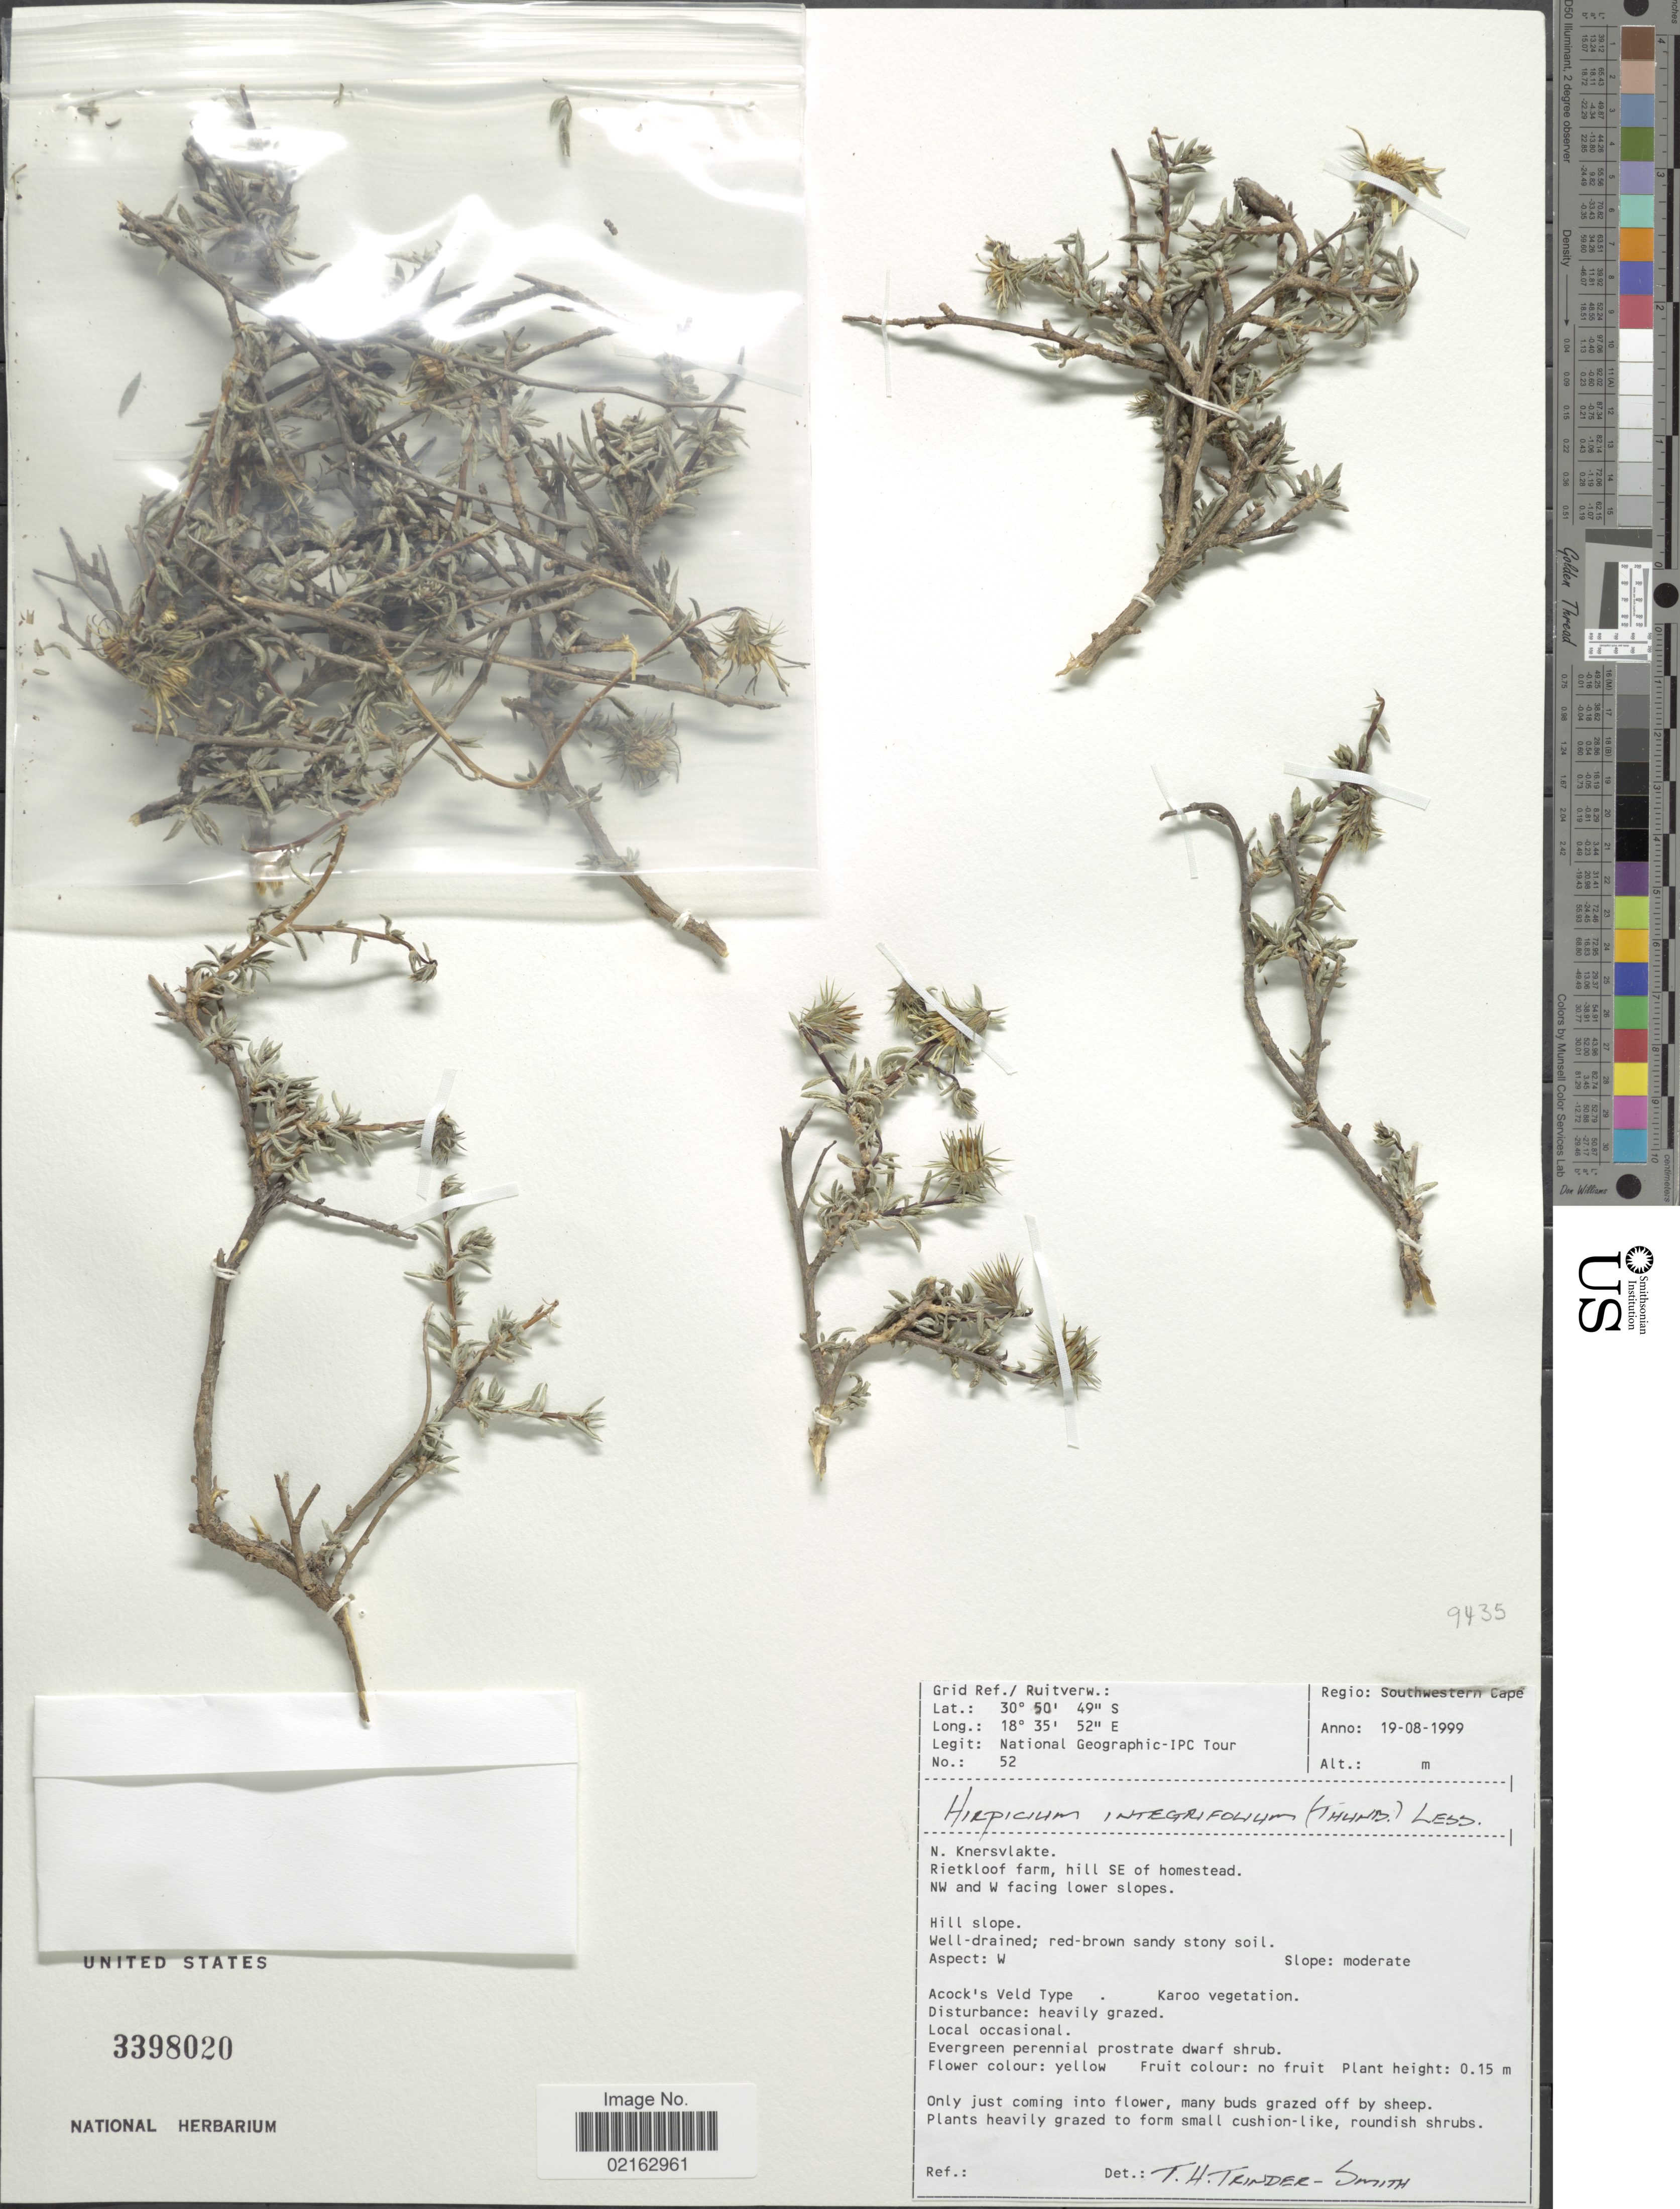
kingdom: Plantae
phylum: Tracheophyta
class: Magnoliopsida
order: Asterales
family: Asteraceae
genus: Hirpicium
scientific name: Hirpicium integrifolium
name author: (Thunb.) Less.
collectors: National Geographic IPC T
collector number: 52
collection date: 1999-08-19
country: South Africa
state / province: Western Cape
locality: Southwestern Cape. N. Knersvlakte. Rietkloof farm, hill SE of homestead. NW and W facing lower slopes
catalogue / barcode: US 3398020